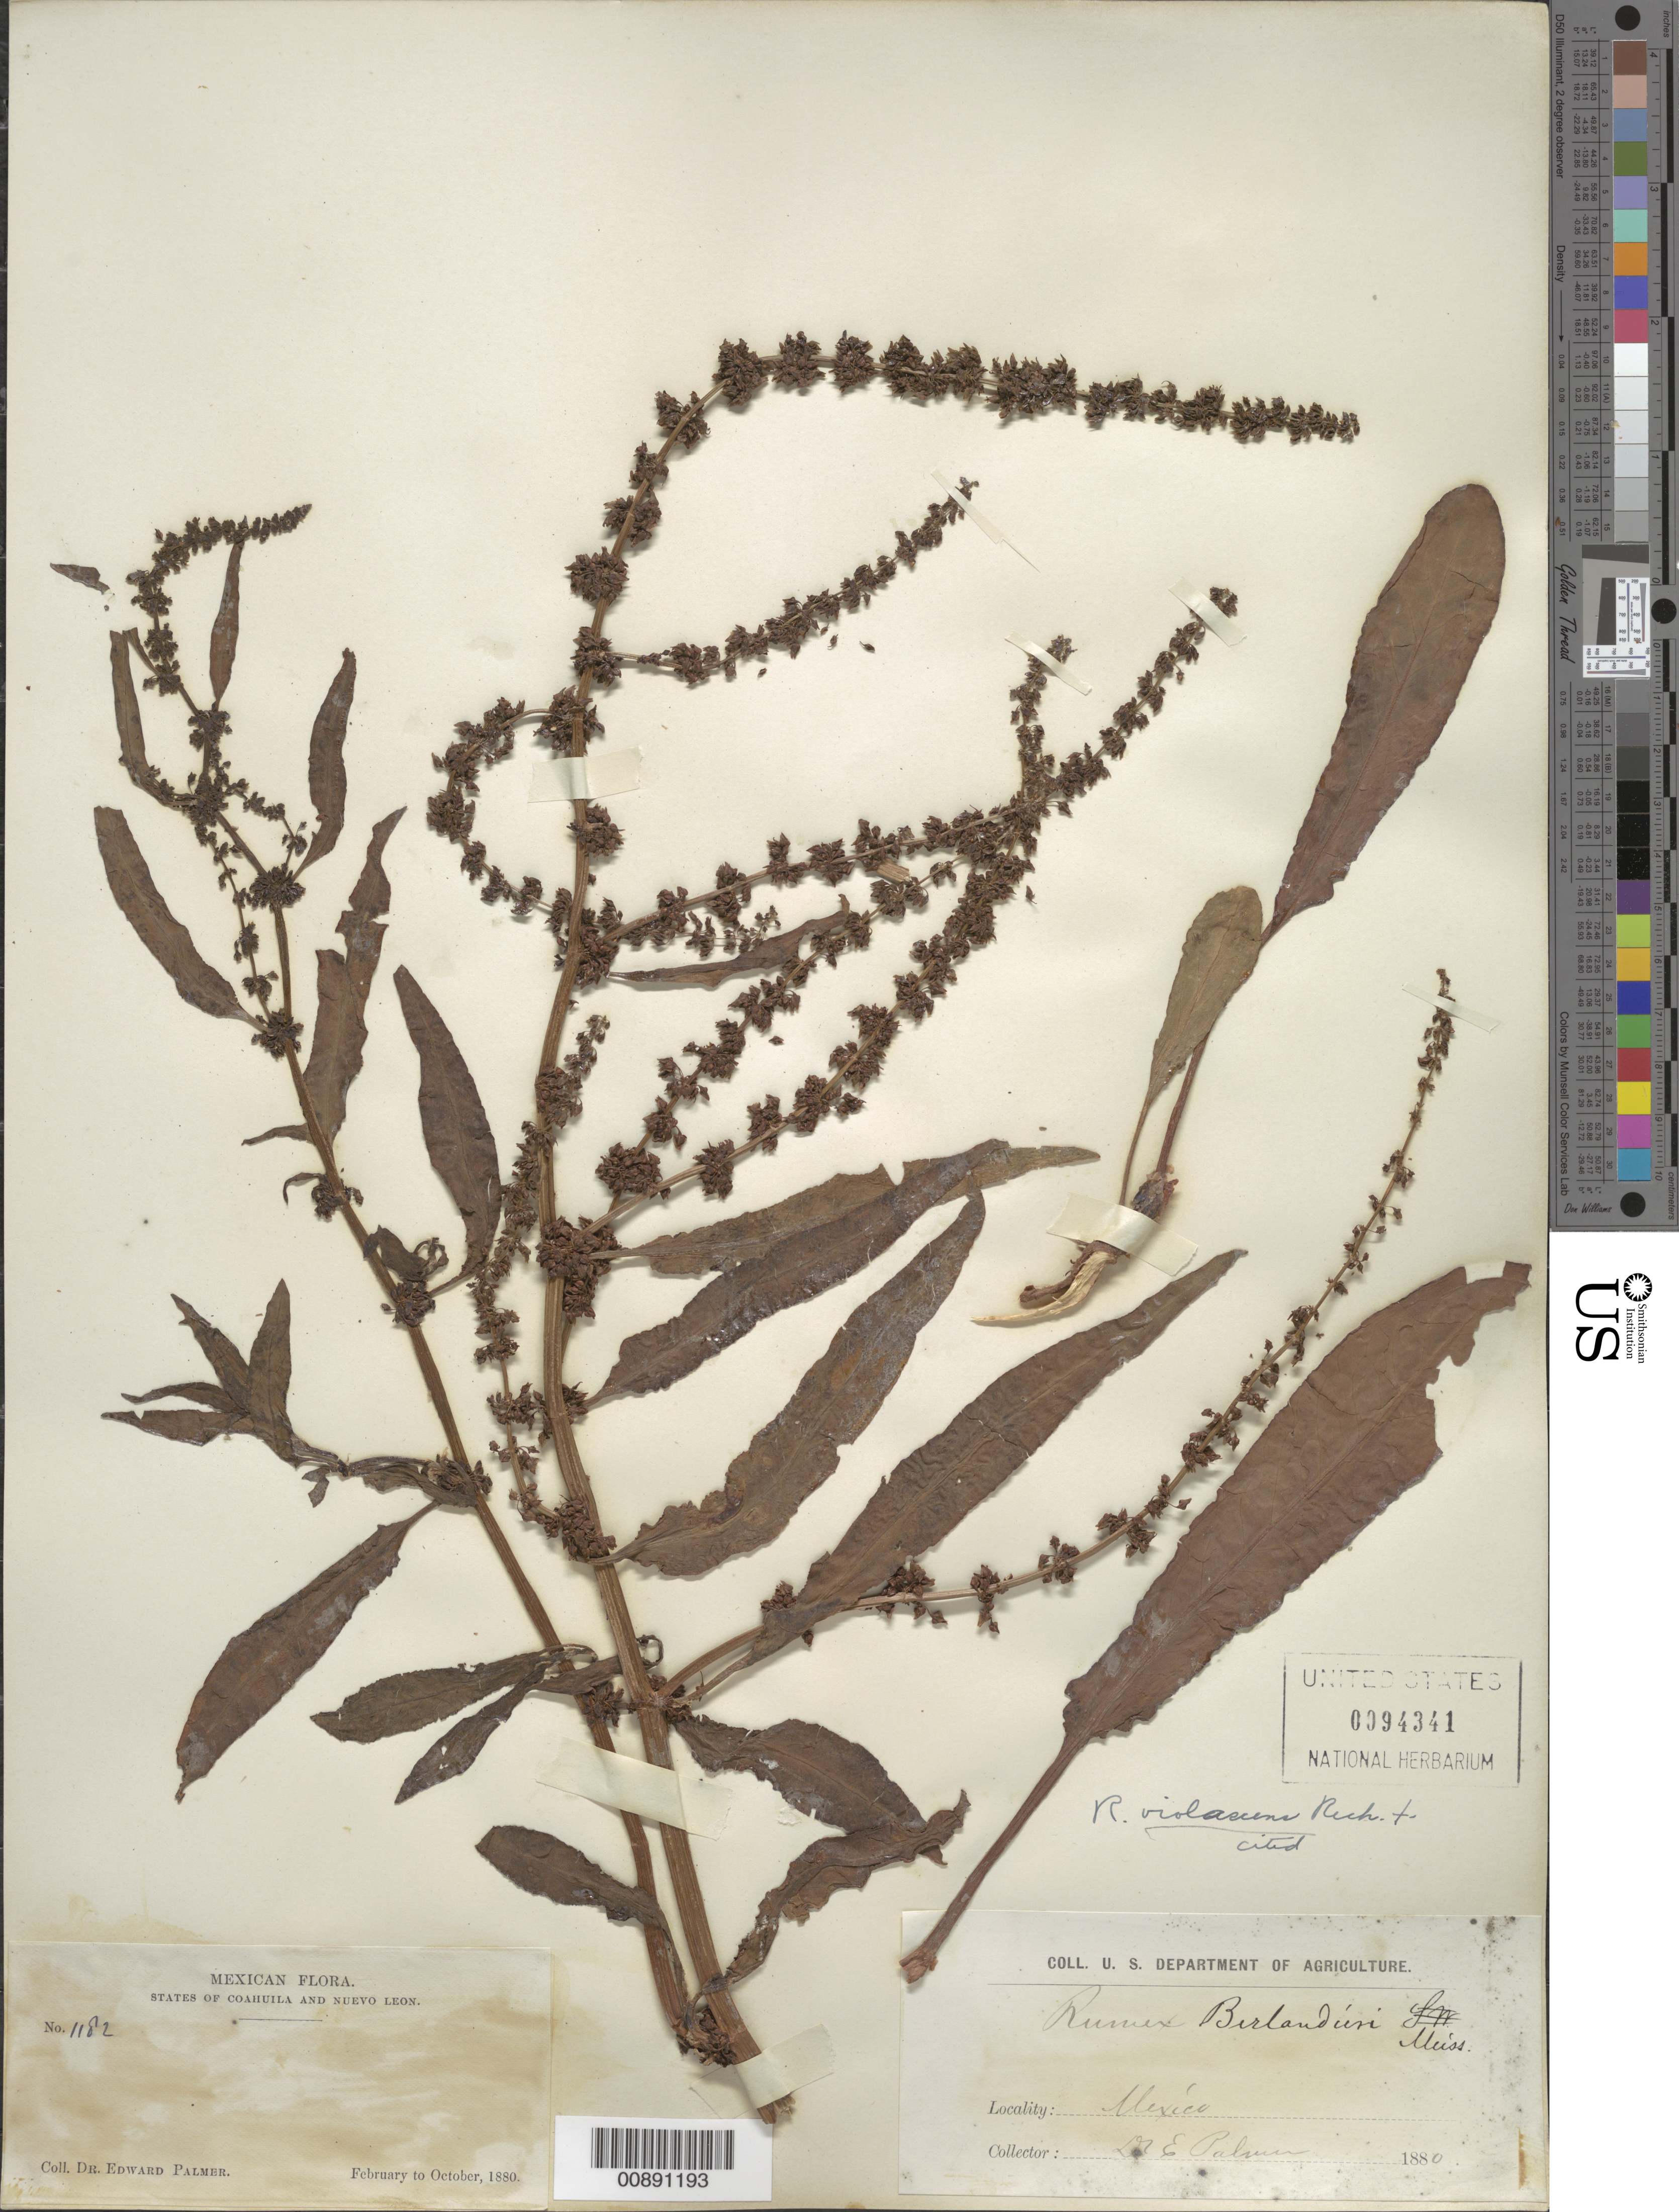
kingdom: Plantae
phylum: Tracheophyta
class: Magnoliopsida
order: Caryophyllales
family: Polygonaceae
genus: Rumex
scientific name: Rumex violascens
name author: Rech. f.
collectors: E. Palmer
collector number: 1182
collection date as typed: Feb 1880 to -- Oct 1880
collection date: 1880-02/1880-10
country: Mexico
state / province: Coahuila / Nuevo León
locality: States of Coahuila and Nuevo León.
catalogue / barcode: US 94341